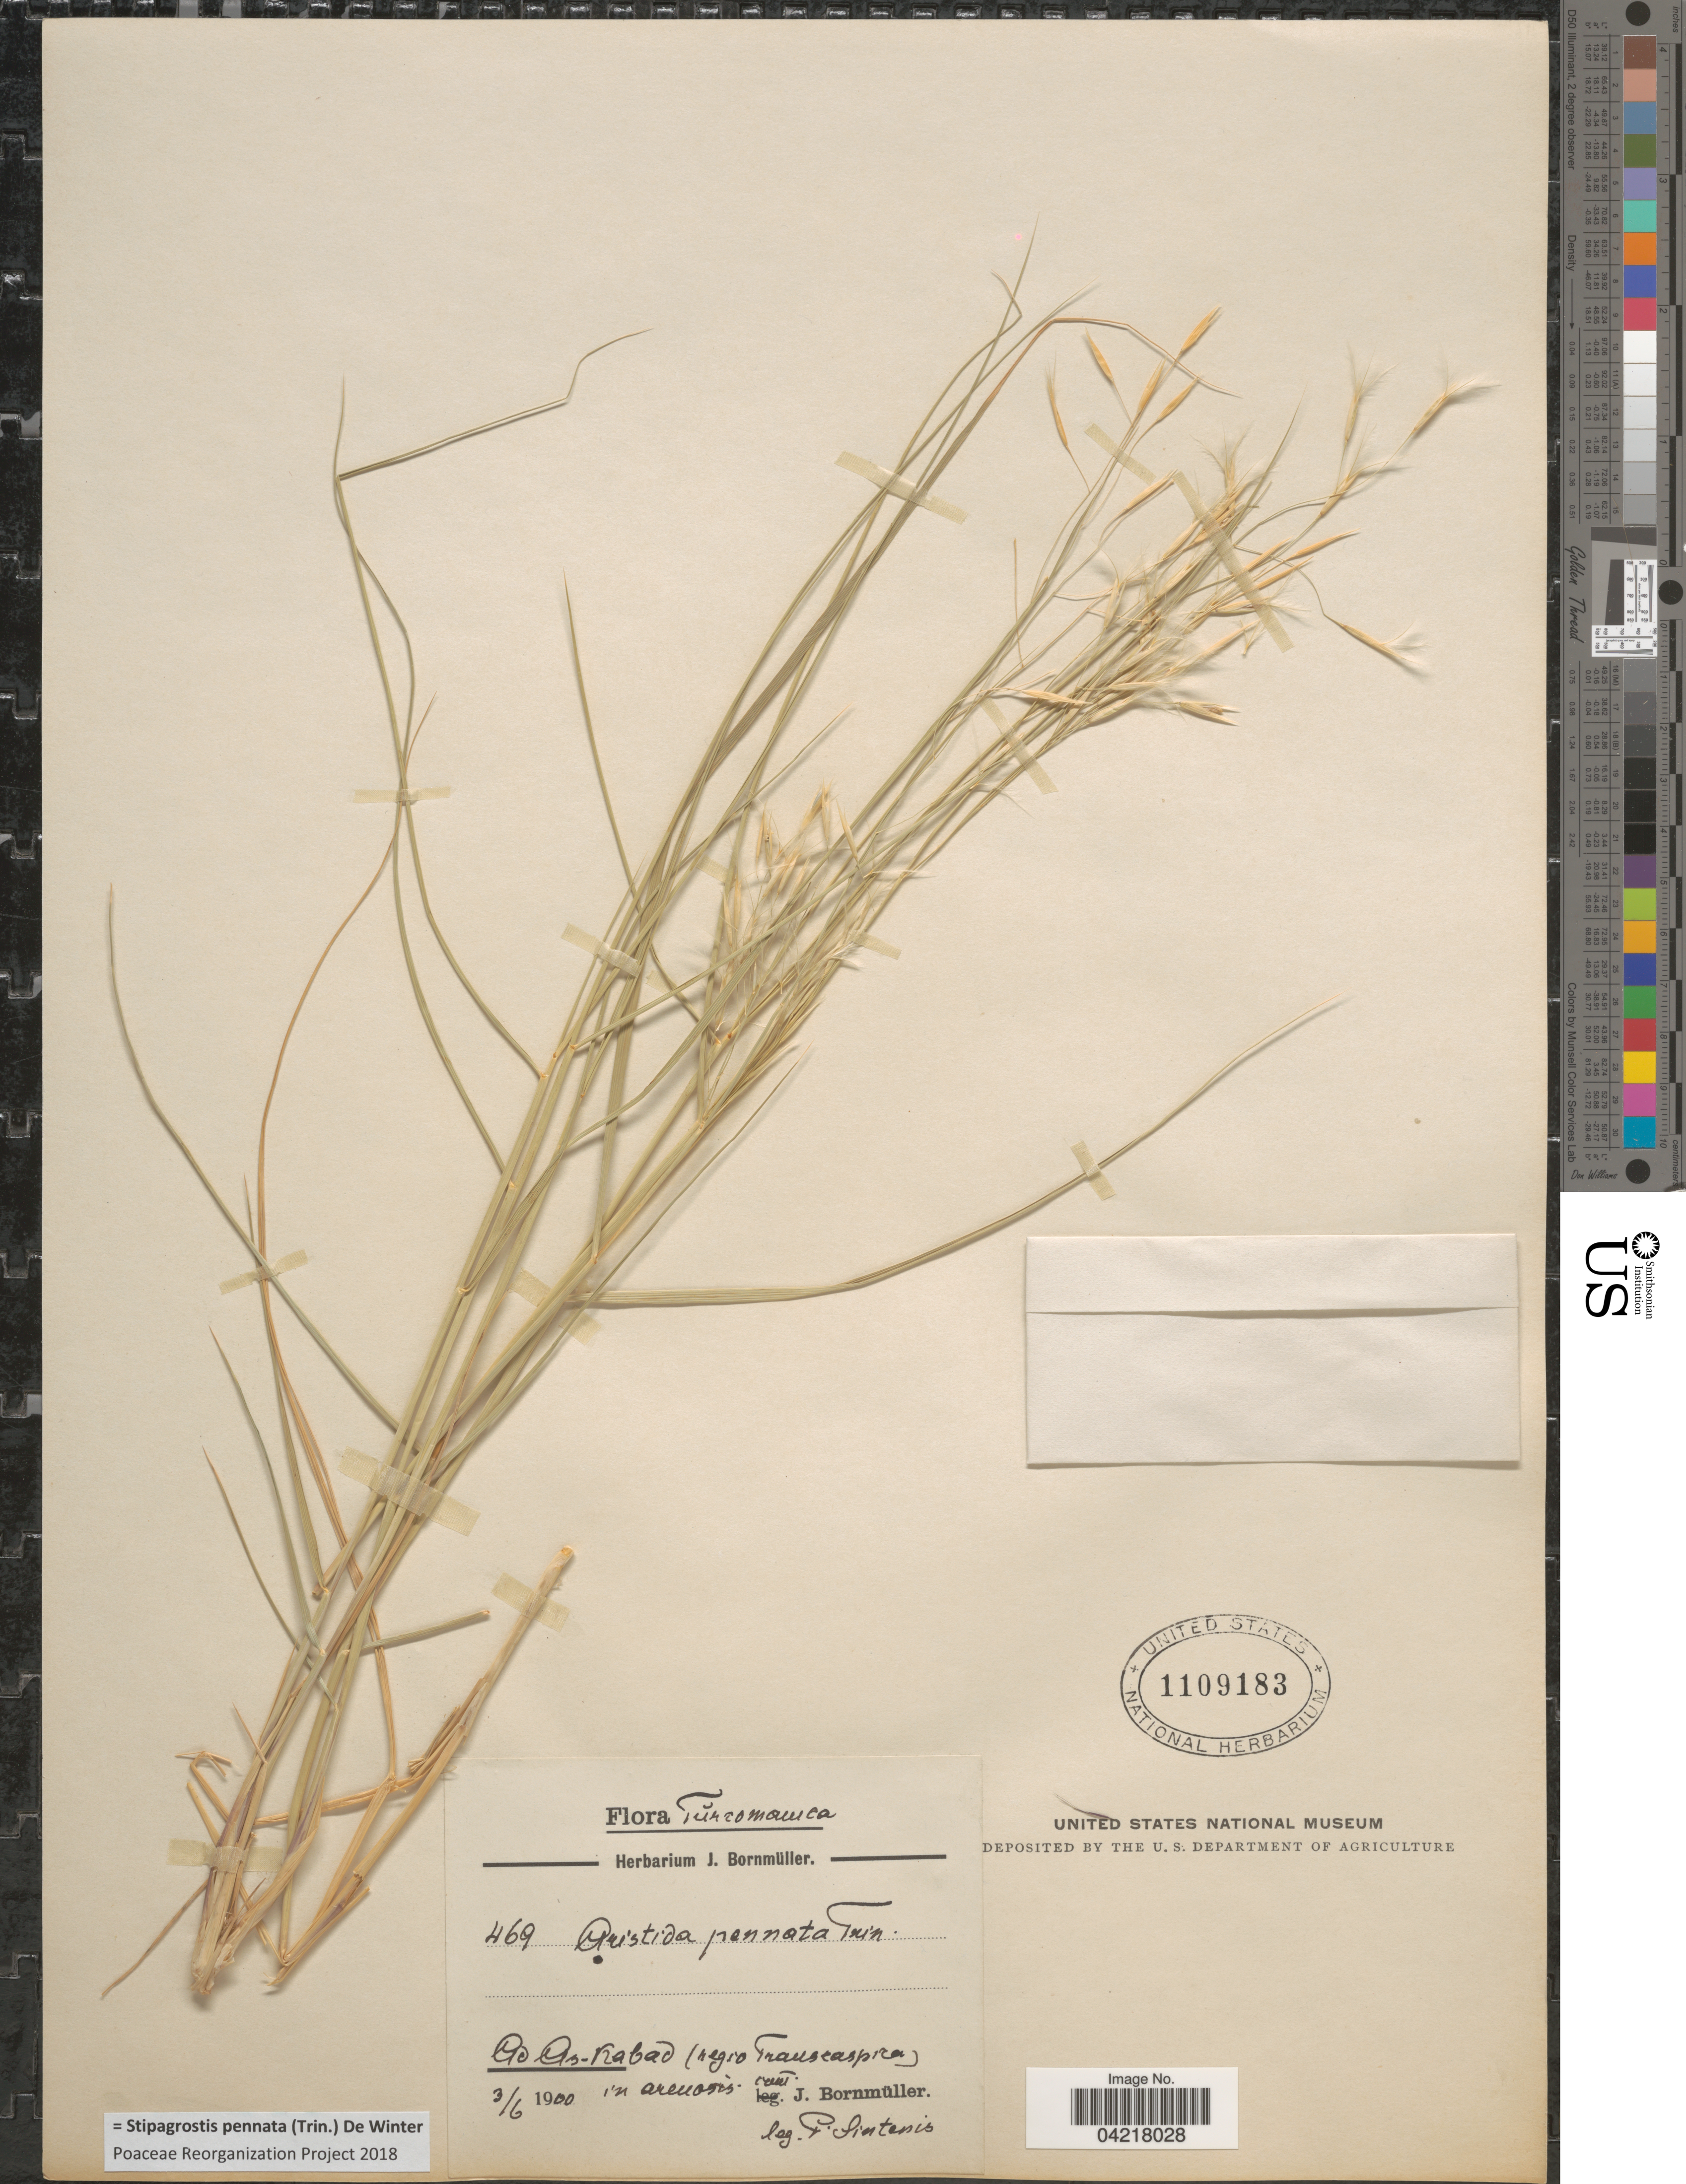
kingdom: Plantae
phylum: Tracheophyta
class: Liliopsida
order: Poales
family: Poaceae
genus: Stipagrostis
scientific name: Stipagrostis pennata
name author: (Trin.) De Winter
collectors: P. Sintenis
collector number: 469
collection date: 1900-06-03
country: Turkmenistan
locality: Tůrcomanica. Ad As-Kabad (negro Transcaspica) in arenosis.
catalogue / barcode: US 1109183